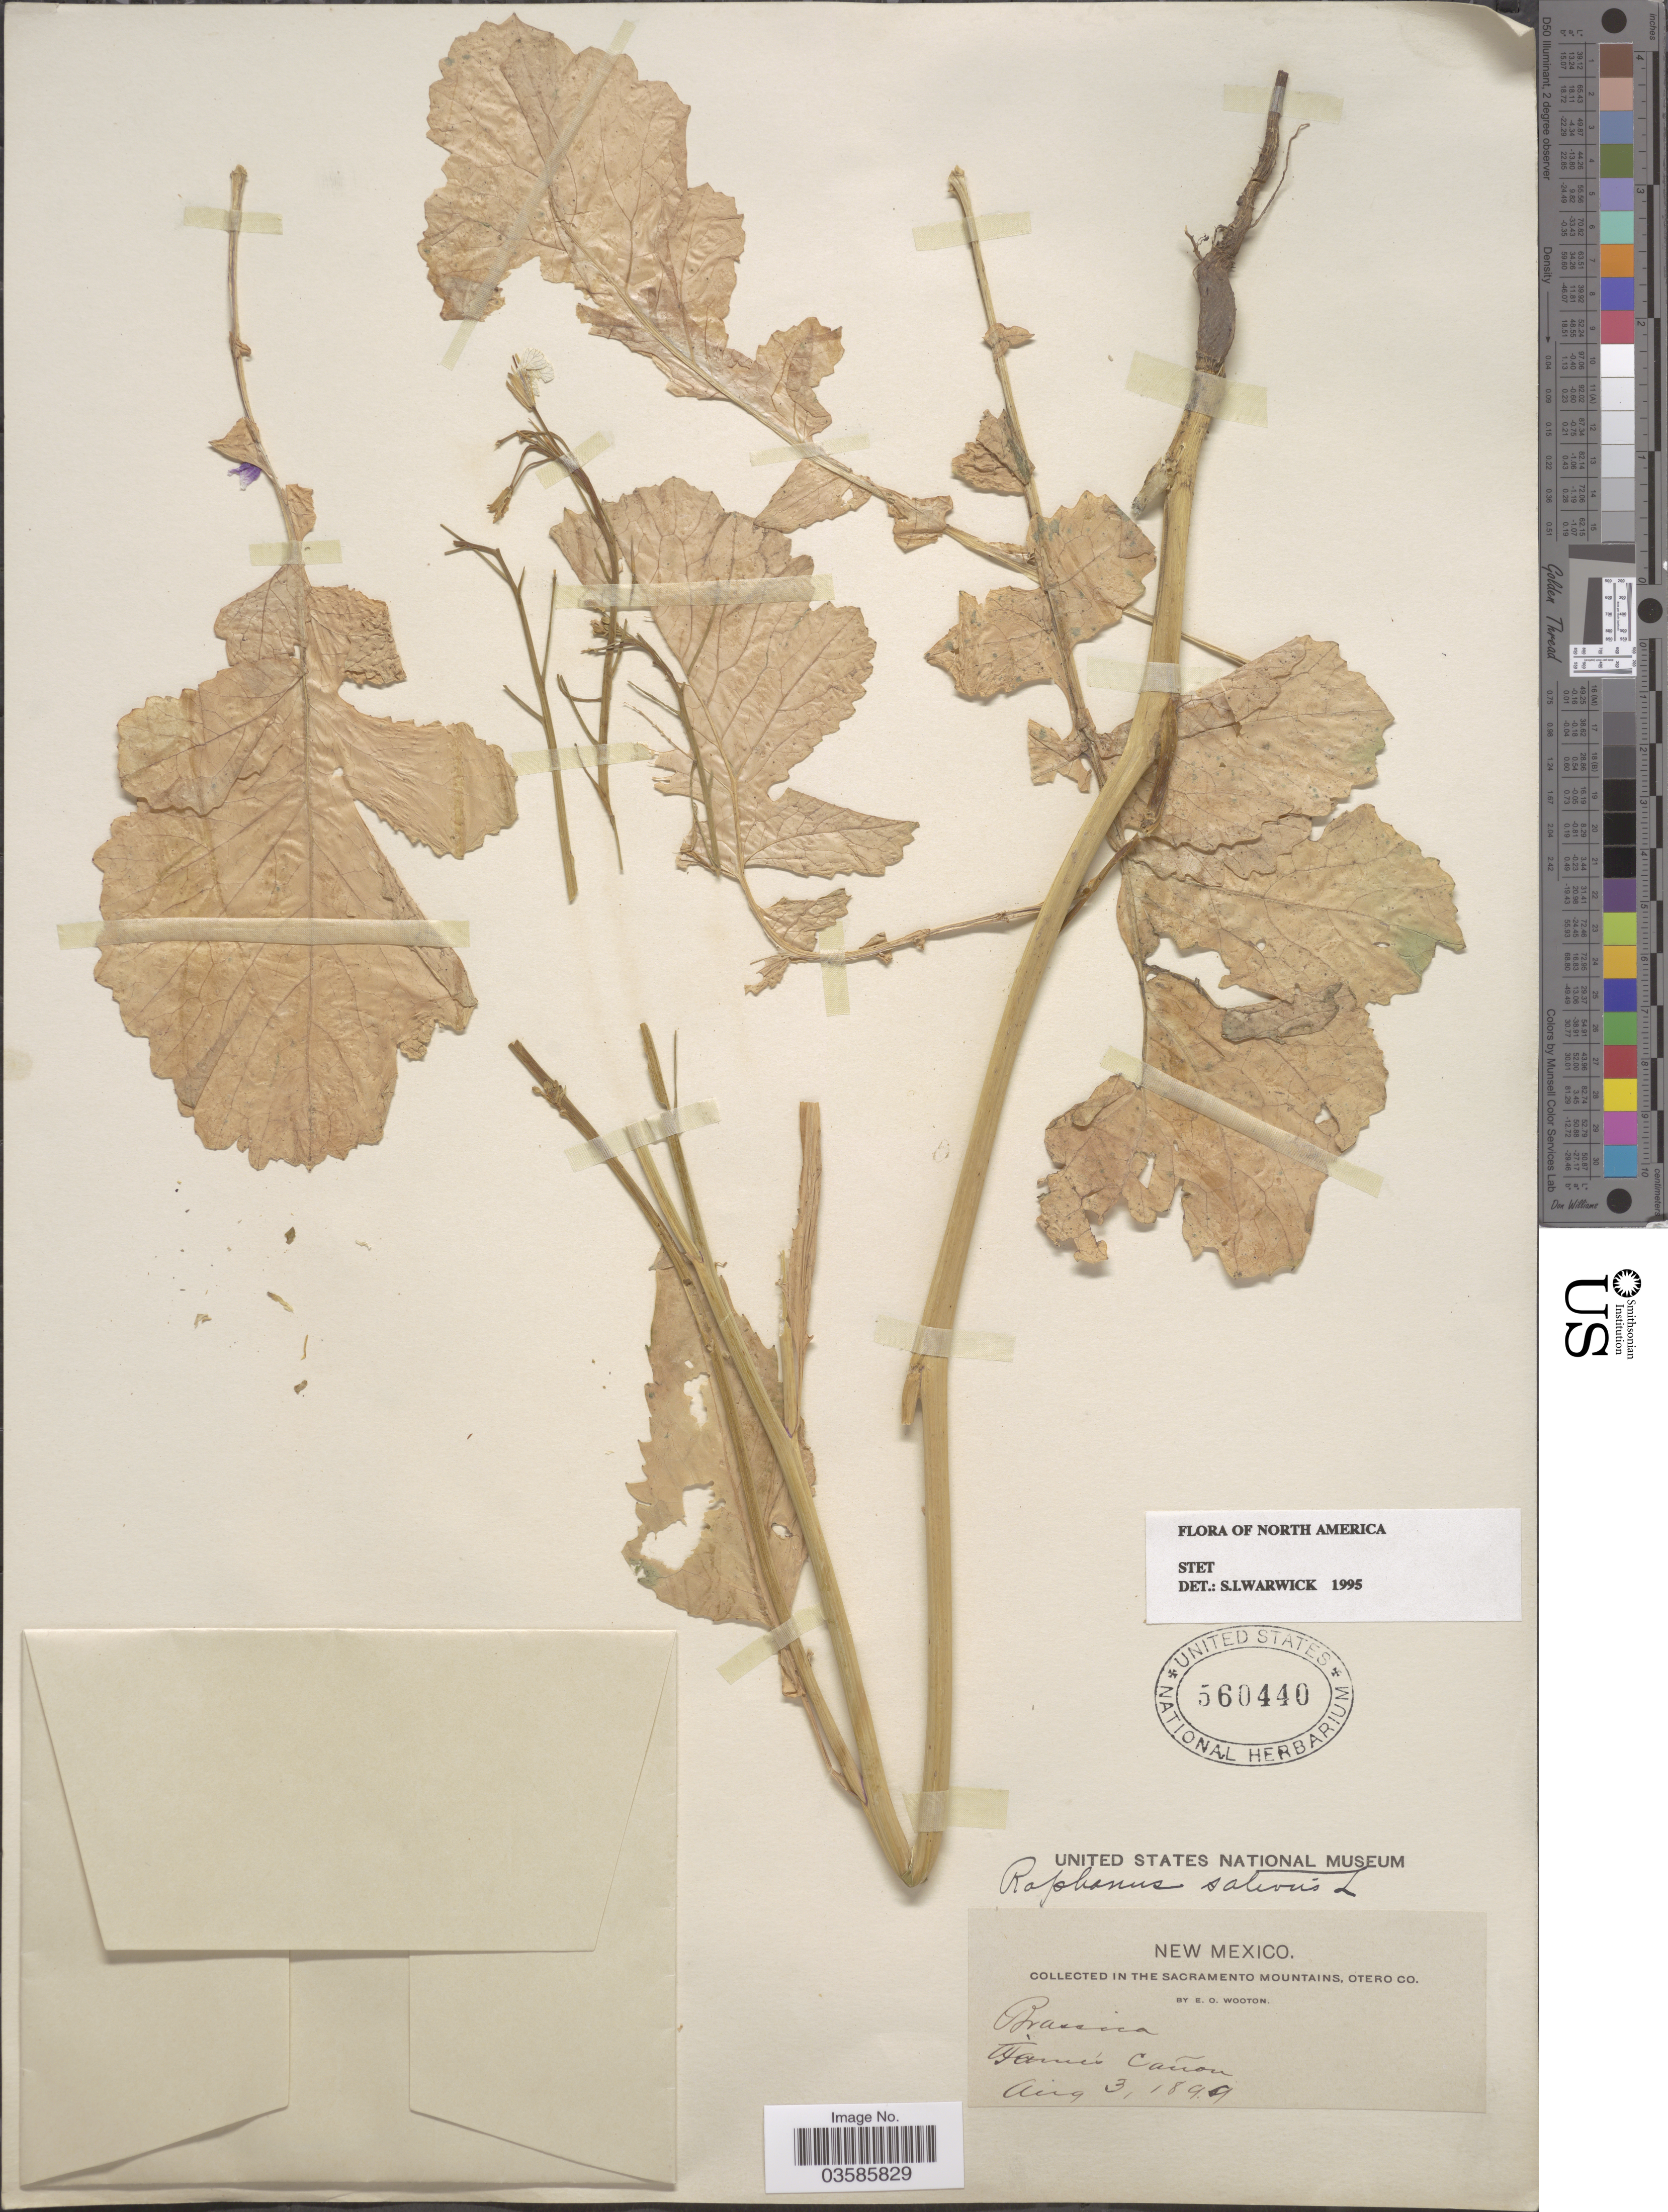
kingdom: Plantae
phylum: Tracheophyta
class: Magnoliopsida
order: Brassicales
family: Brassicaceae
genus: Raphanus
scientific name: Raphanus sativus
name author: L.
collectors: E. O. Wooton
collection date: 1899-08-03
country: United States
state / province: New Mexico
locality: The Sacramento Mountains, Otero Co. James Cañon.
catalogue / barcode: US 560440